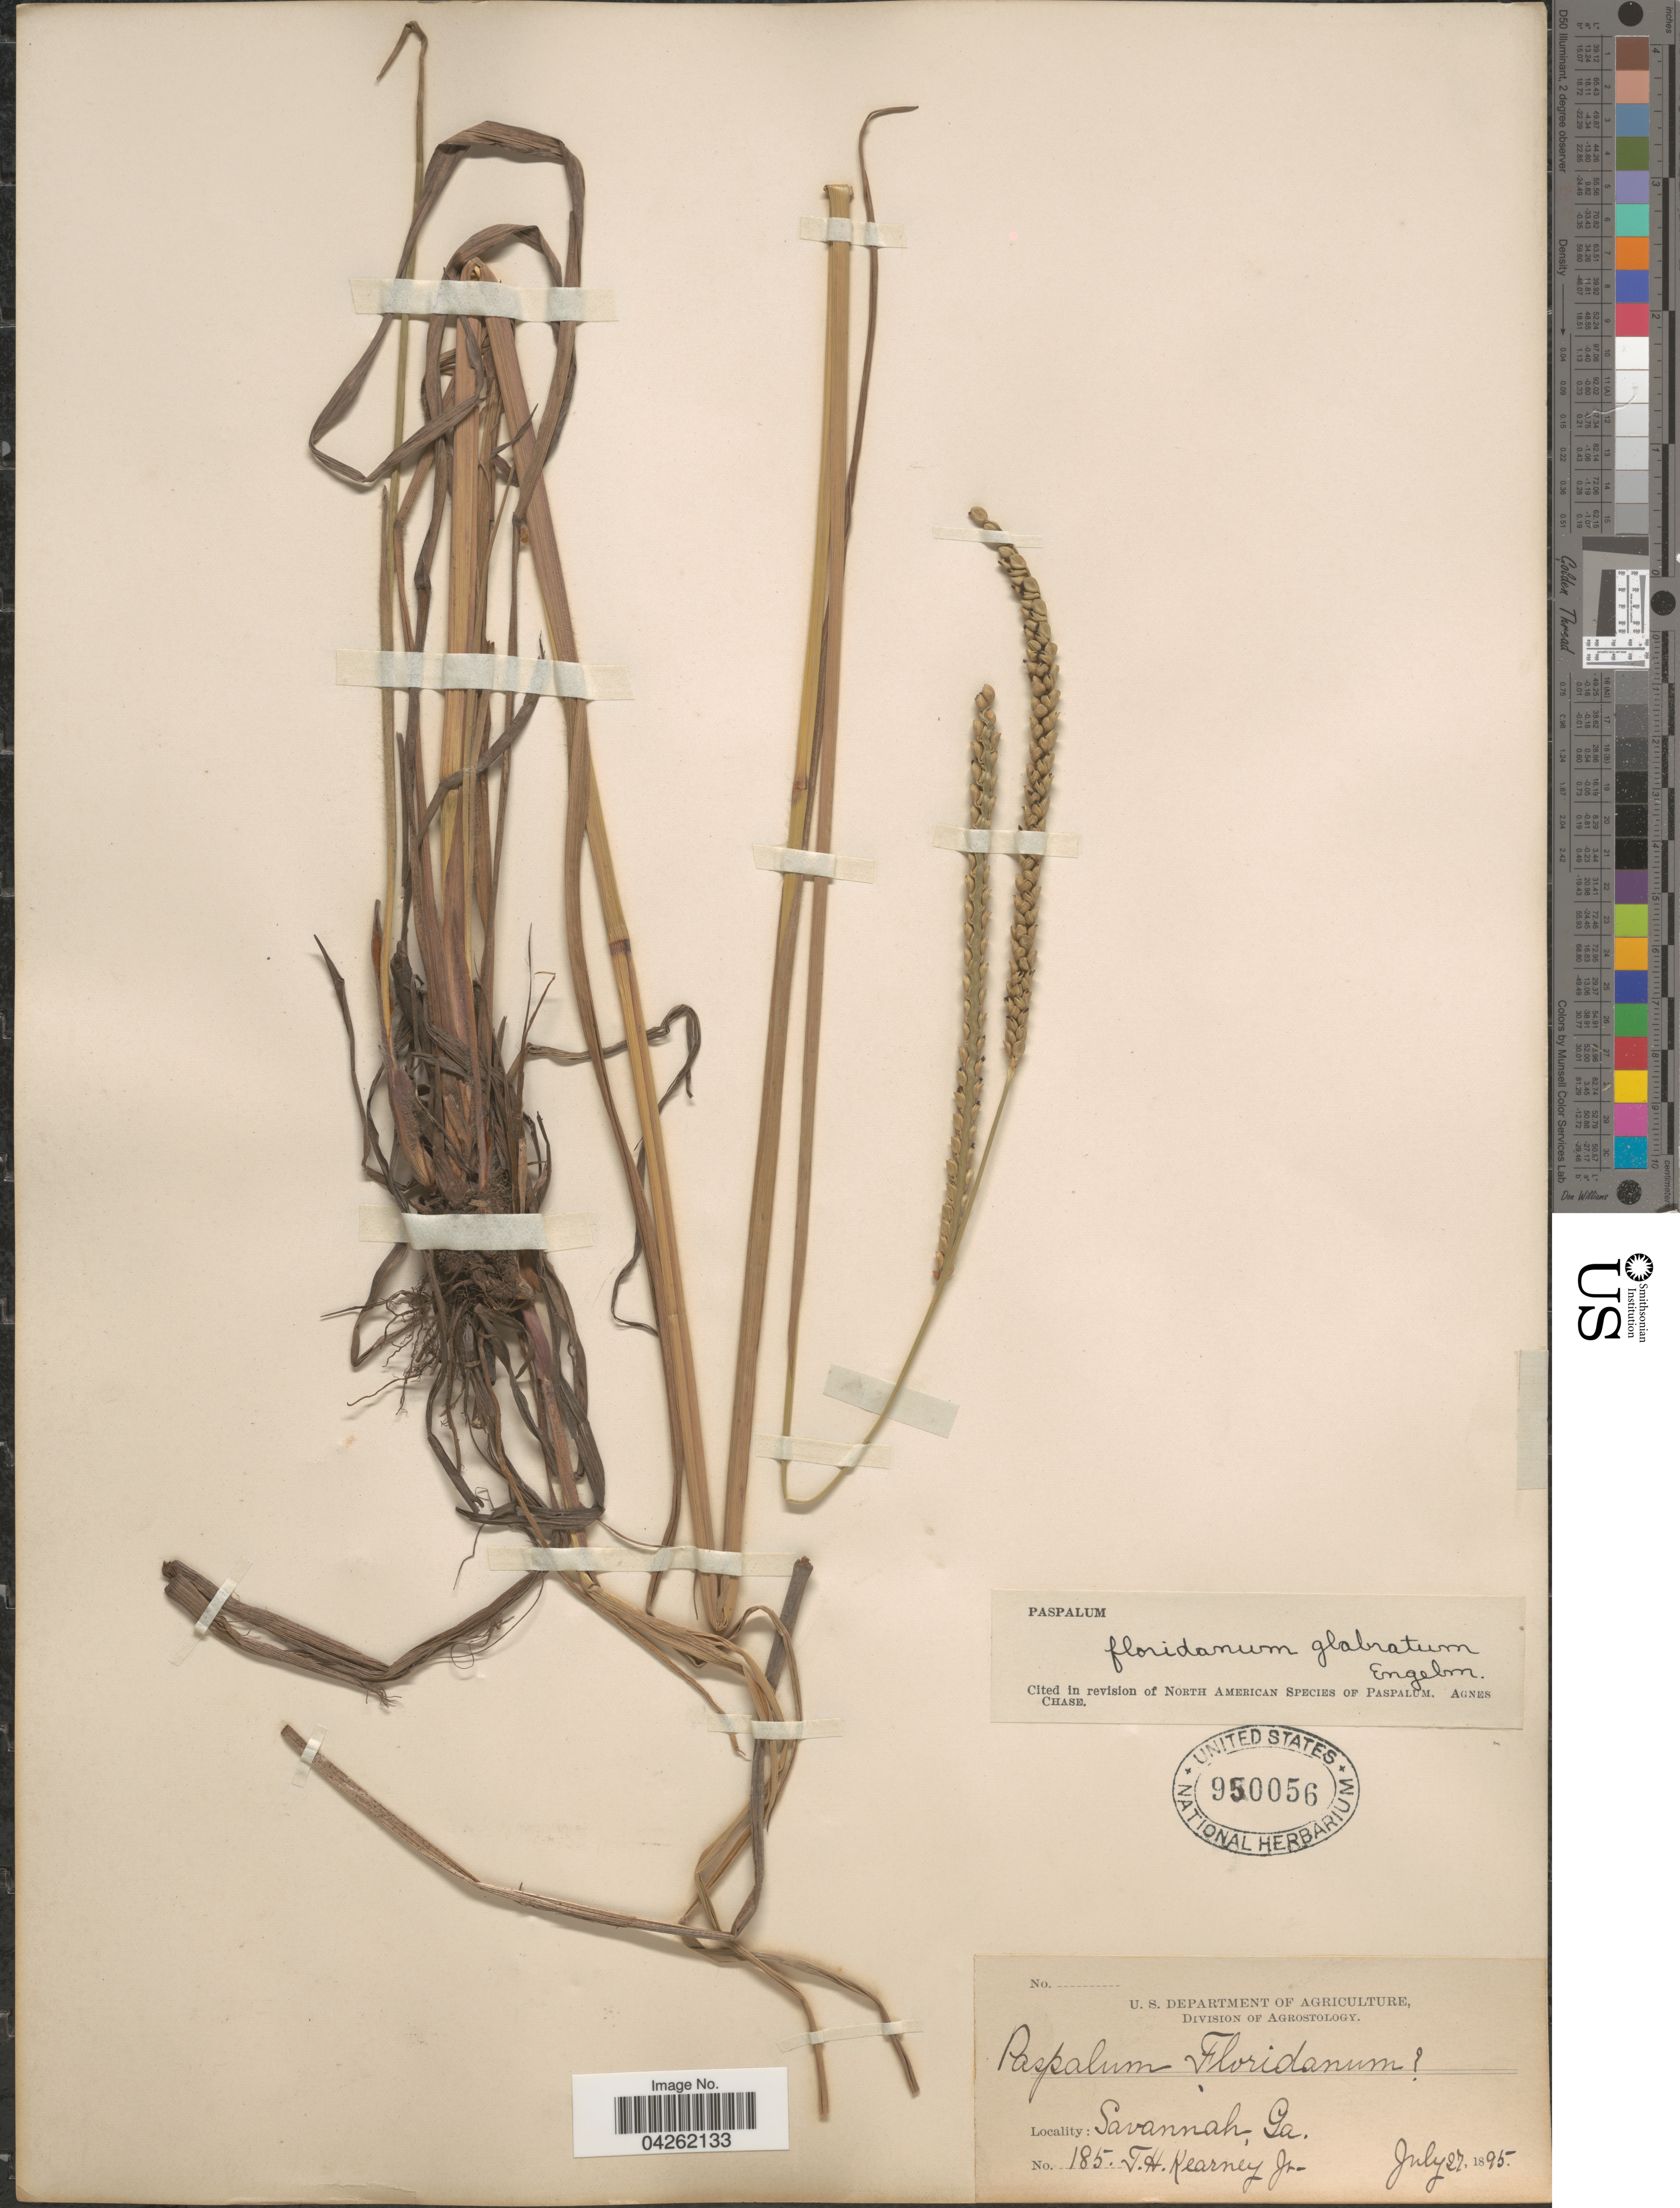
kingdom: Plantae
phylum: Tracheophyta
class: Liliopsida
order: Poales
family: Poaceae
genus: Paspalum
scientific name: Paspalum floridanum var. glabratum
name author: Engelm. ex Vasey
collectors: T. H. Kearney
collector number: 185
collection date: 1895-07-27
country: United States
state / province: Georgia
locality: Savannah.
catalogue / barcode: US 950056